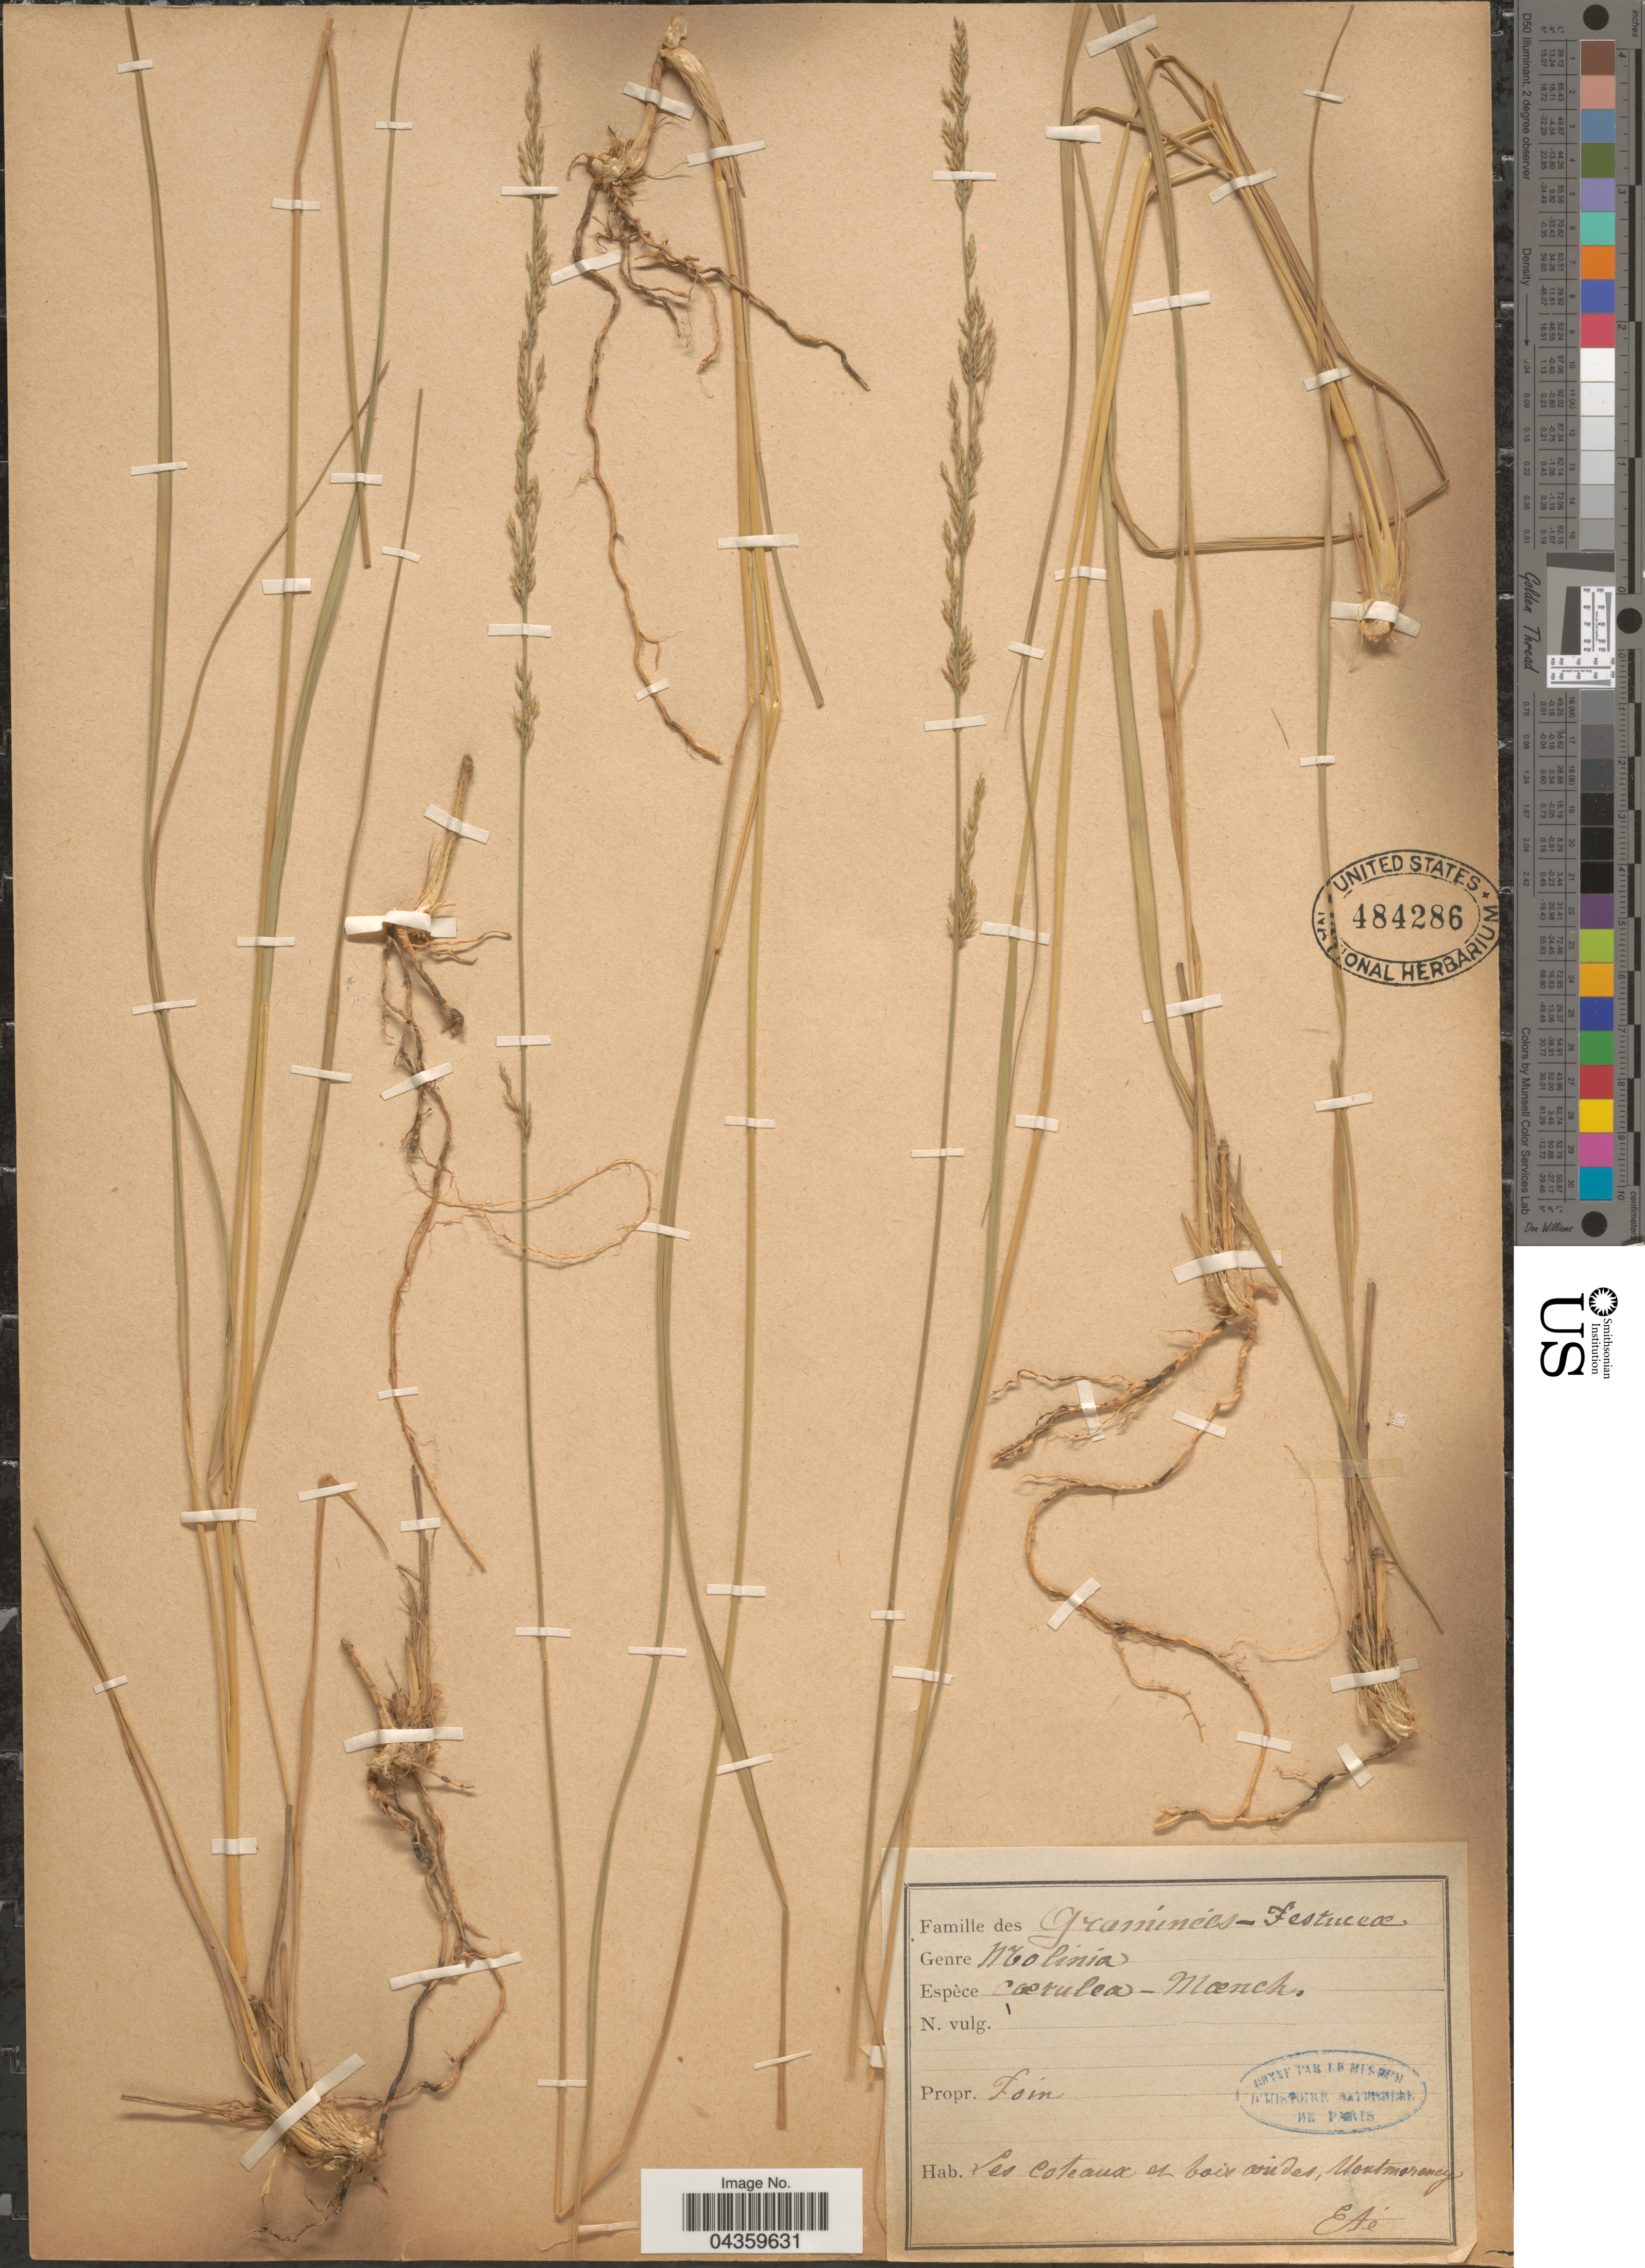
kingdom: Plantae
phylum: Tracheophyta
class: Liliopsida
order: Poales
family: Poaceae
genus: Molinia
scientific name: Molinia caerulea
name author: (L.) Moench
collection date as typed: Eté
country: France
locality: Les coteaux et bois arides, Montmorency.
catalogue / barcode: US 484286